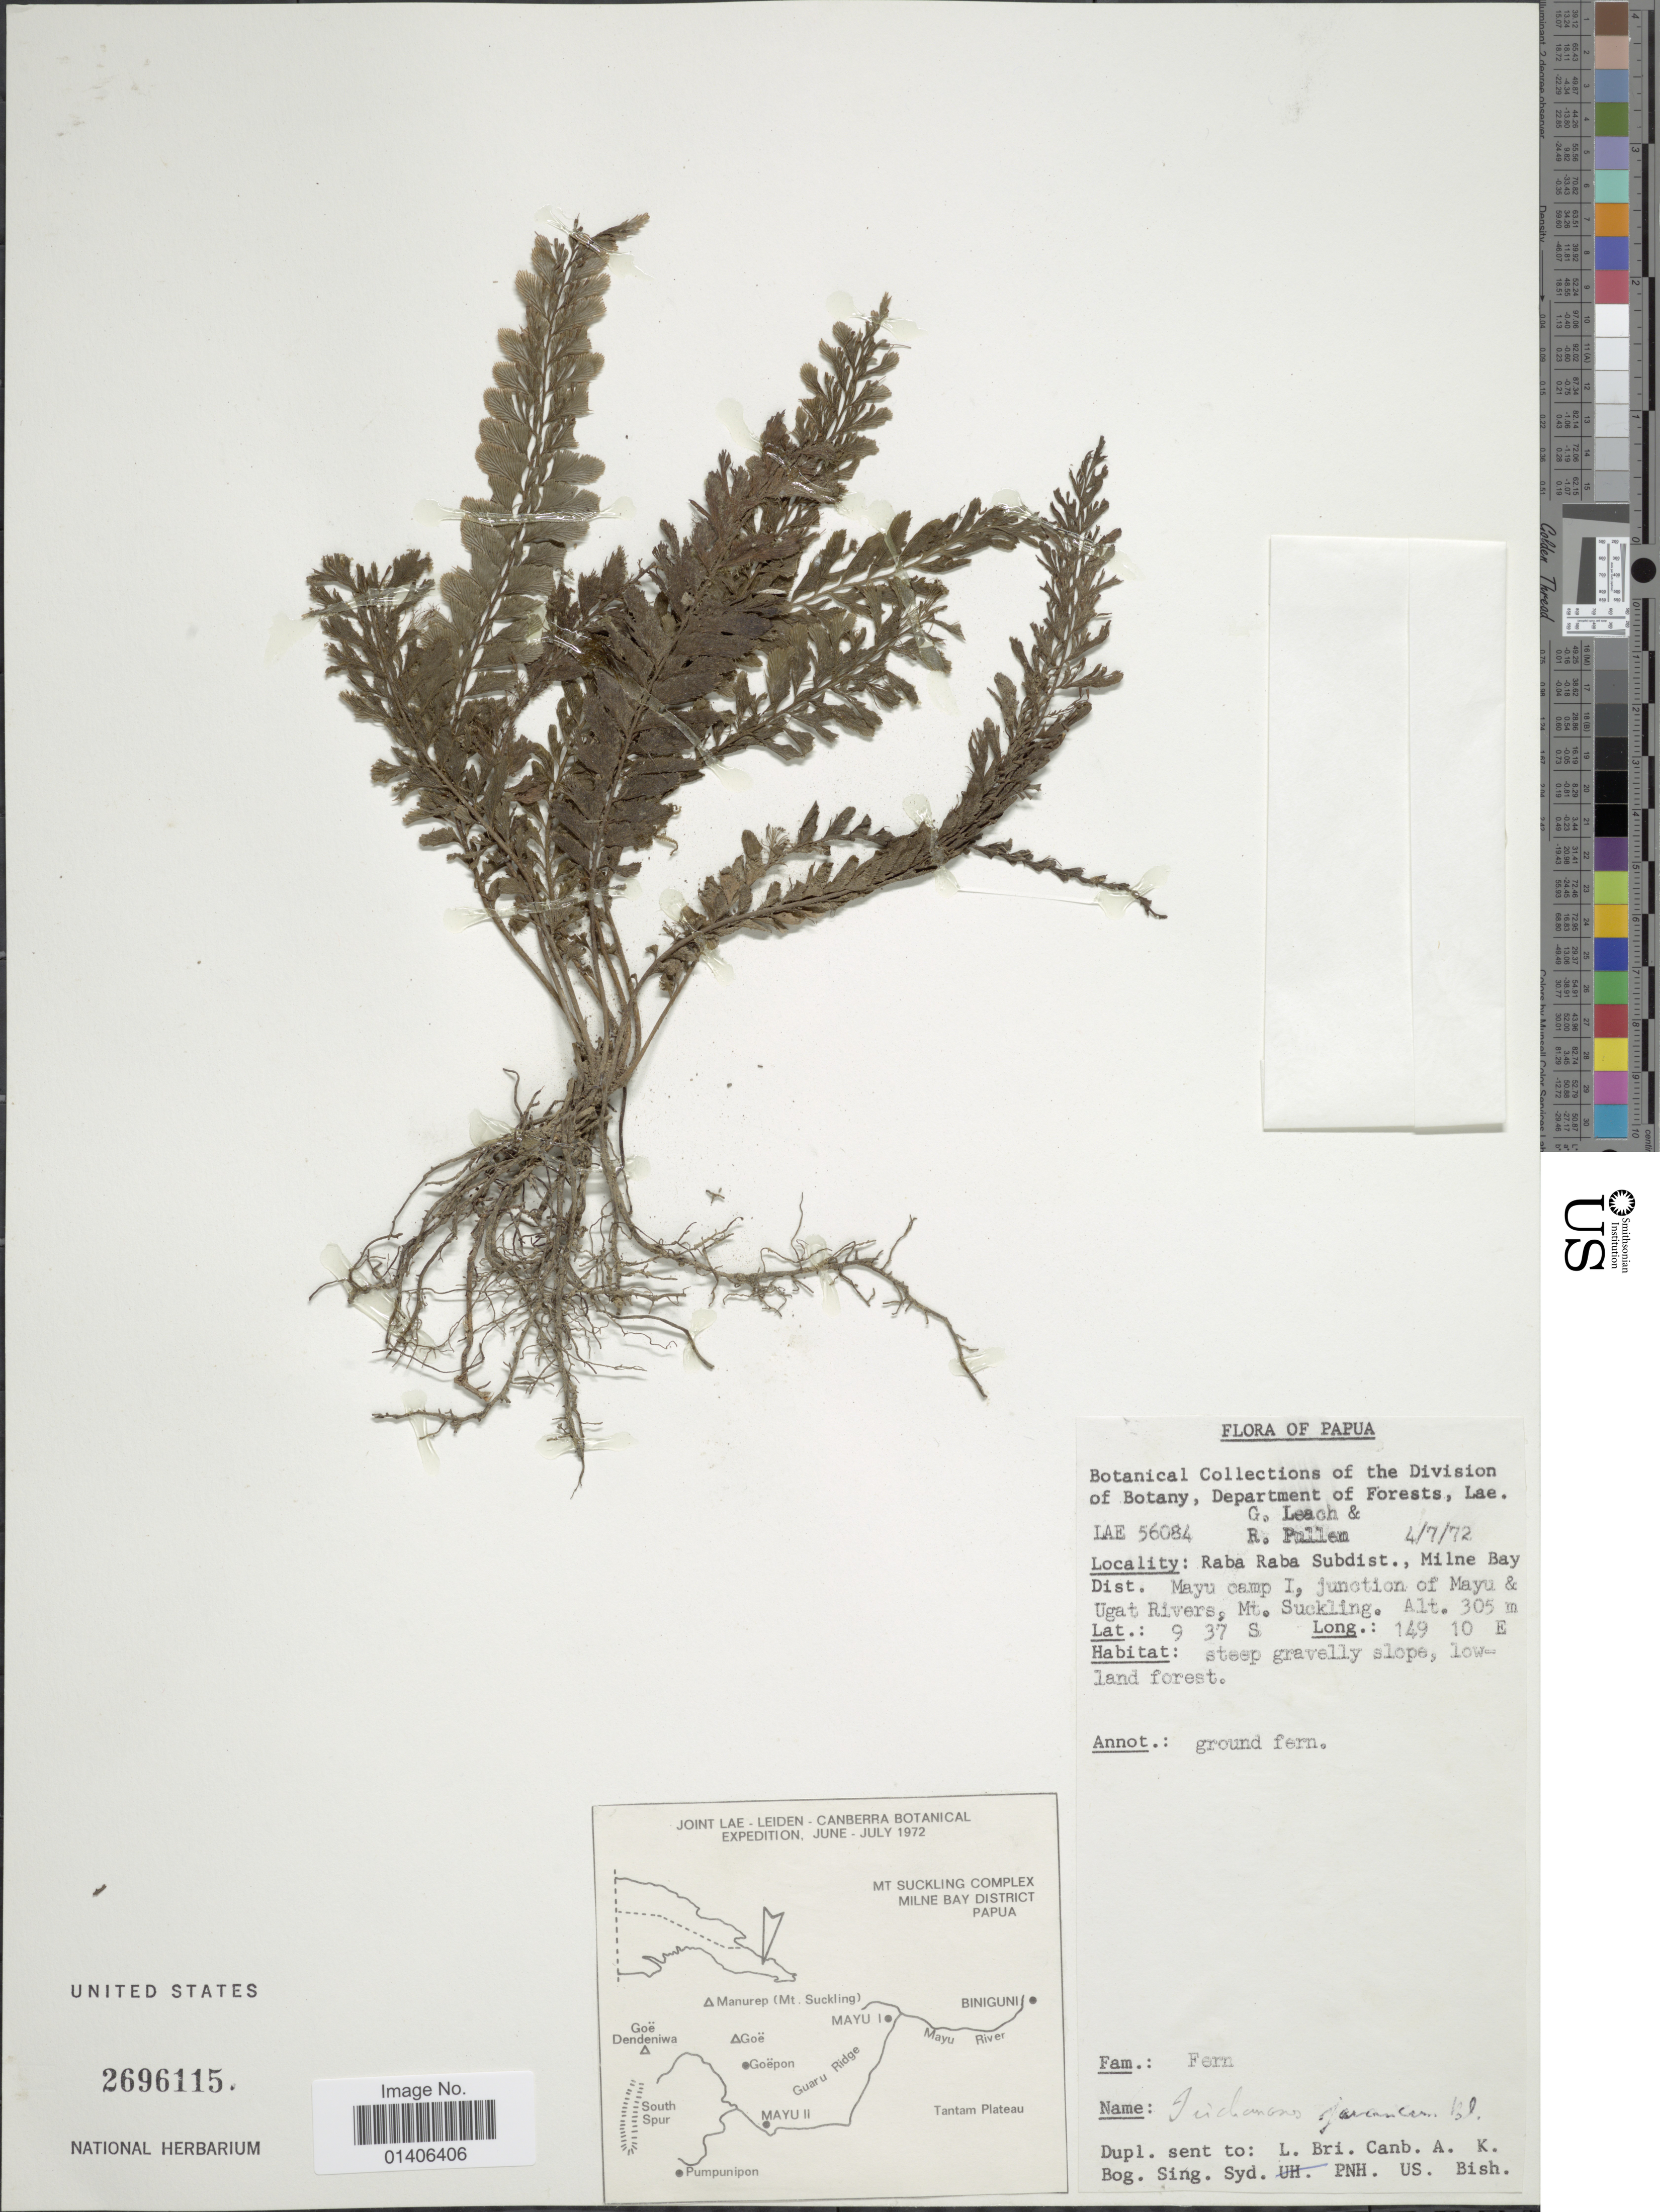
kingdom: Plantae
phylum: Tracheophyta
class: Polypodiopsida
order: Hymenophyllales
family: Hymenophyllaceae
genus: Cephalomanes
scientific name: Cephalomanes javanicum var. javanicum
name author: C. Presl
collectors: G. Leach & R. Pullen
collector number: LAE 56084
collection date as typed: Transcribed d/m/y: 4/7/72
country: Papua New Guinea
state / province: Milne Bay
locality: Raba Raba Subdist., Milne Bay Dist. Mayu camp I, junction of Mayu & Ugat Rivers, Mt Suckling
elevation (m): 305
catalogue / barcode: US 2696115